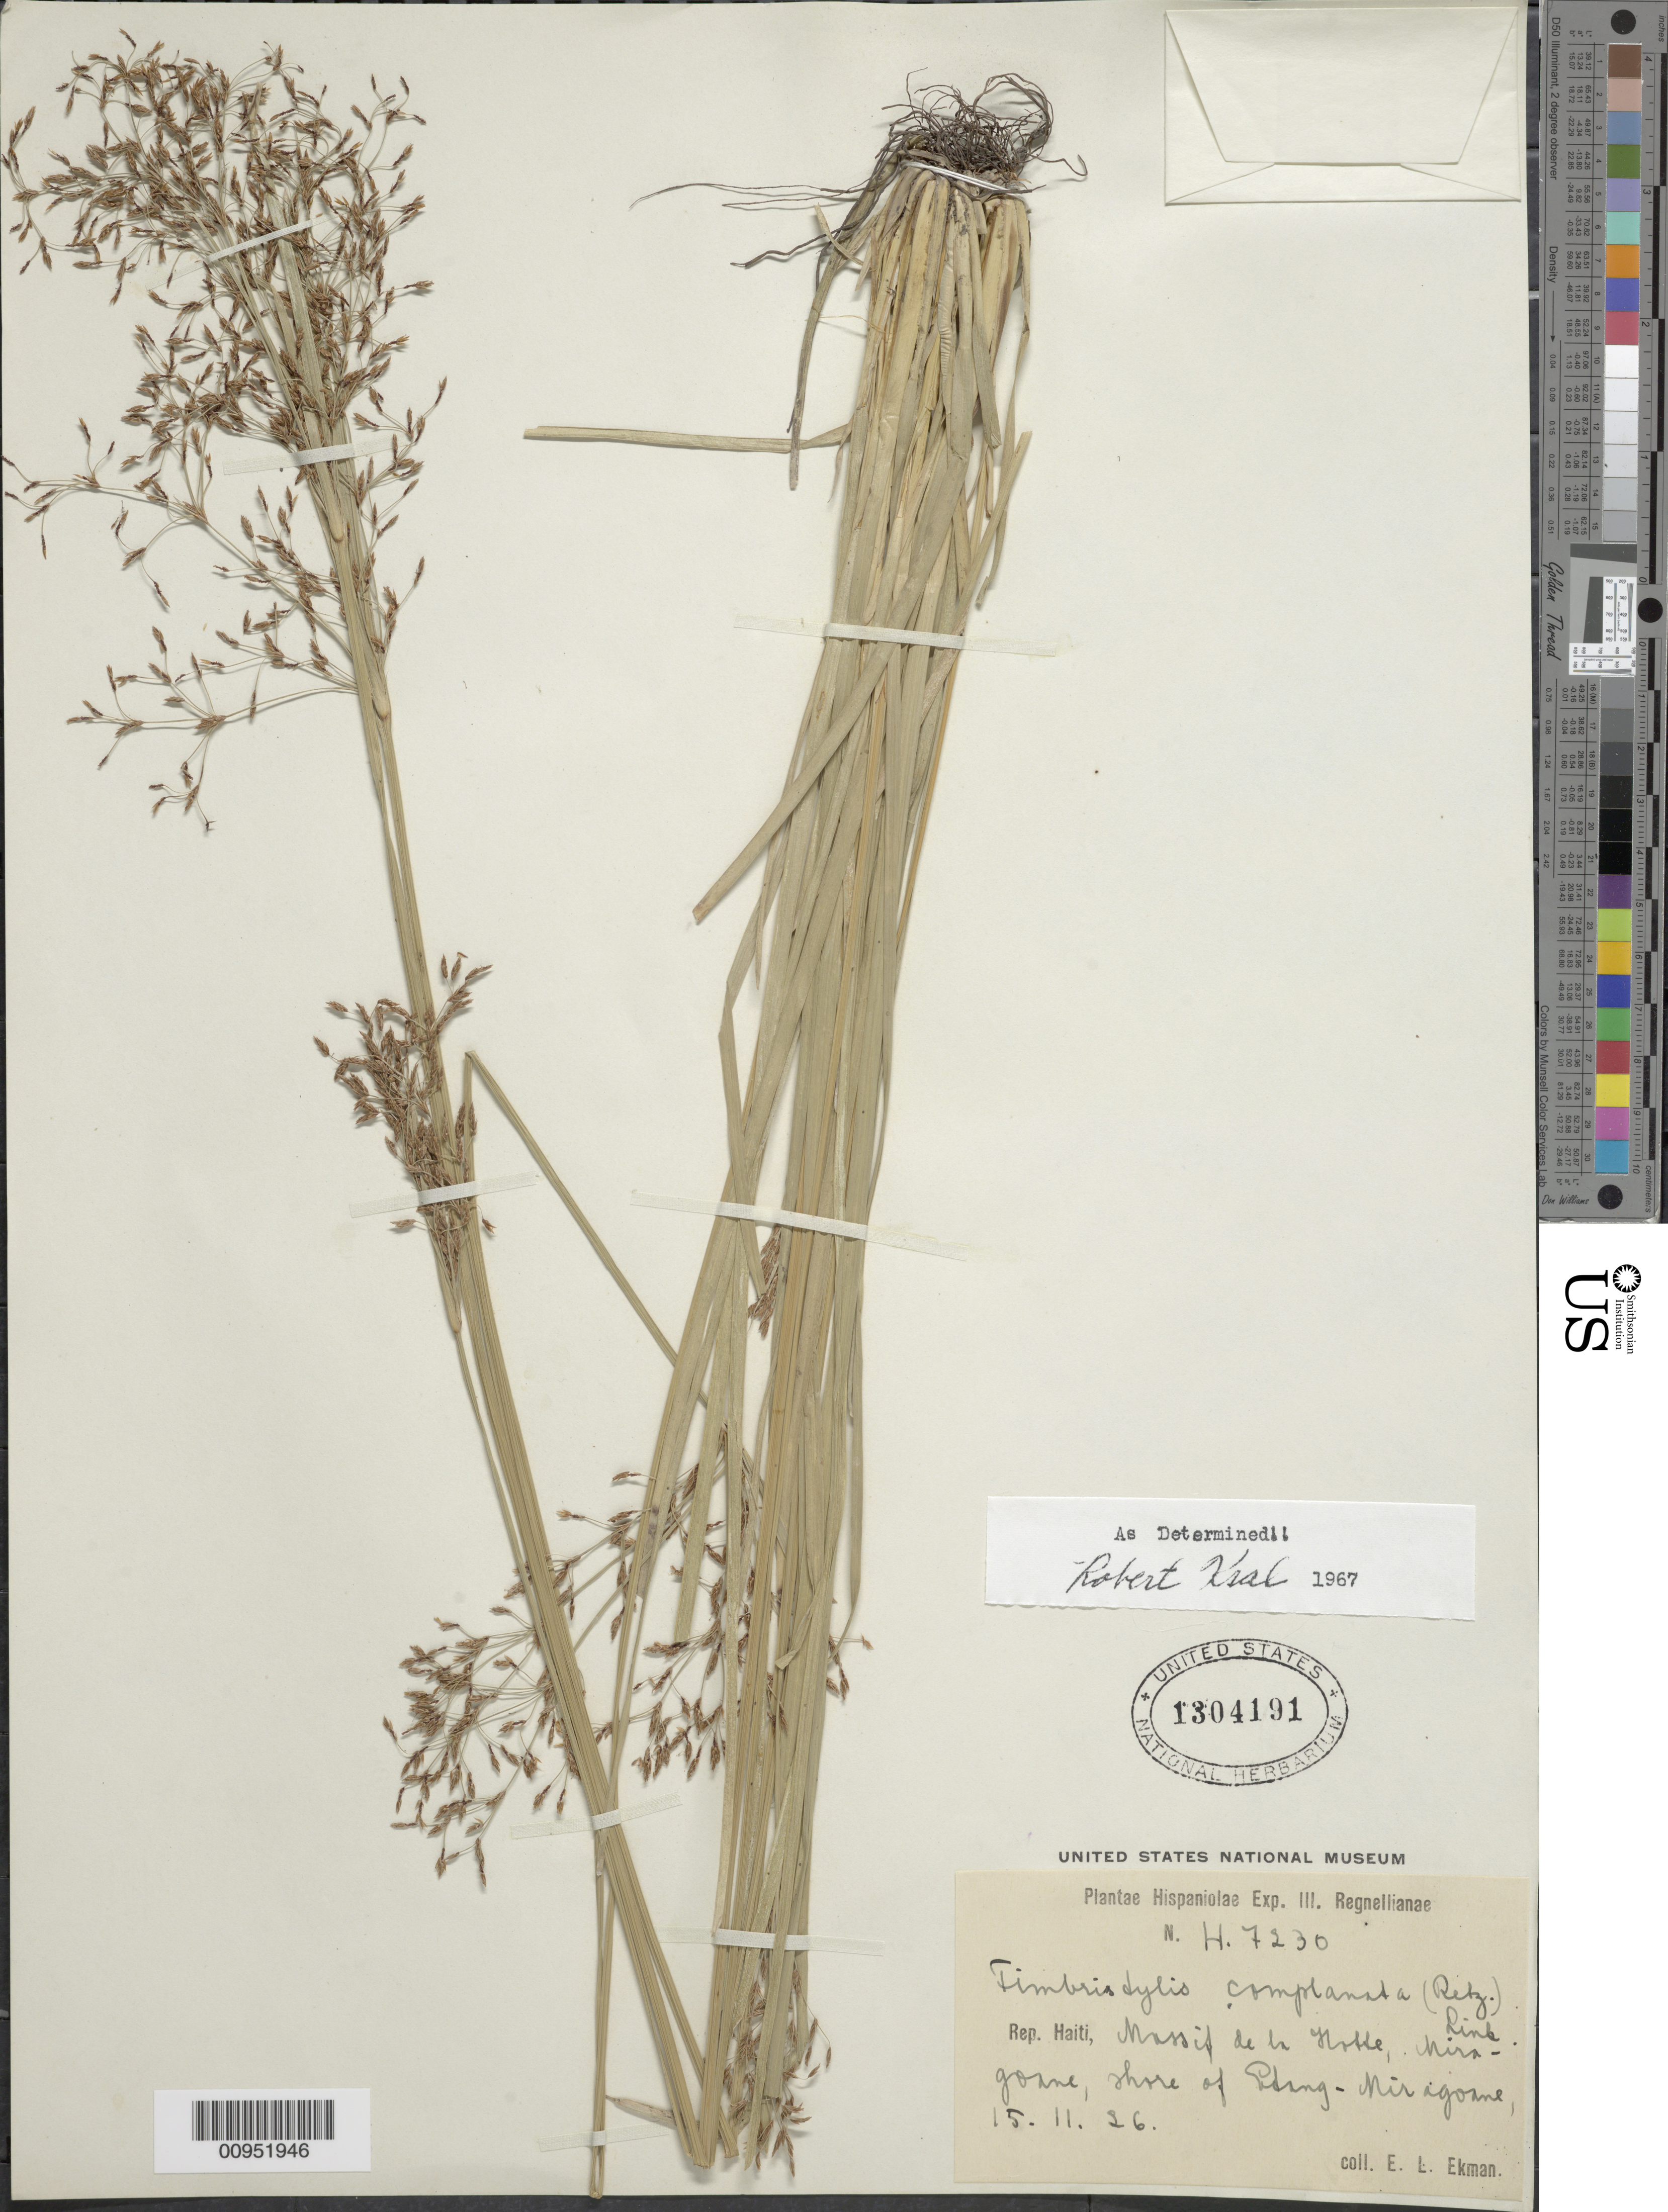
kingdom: Plantae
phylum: Tracheophyta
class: Liliopsida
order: Poales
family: Cyperaceae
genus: Fimbristylis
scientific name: Fimbristylis complanata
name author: (Retz.) Link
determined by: Kral, Robert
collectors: E. L. Ekman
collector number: H 7230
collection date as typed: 15 Nov 1926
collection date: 1926-11-15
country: Haiti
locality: Massif de la Hotte, Miragoane, shore of Etang Miragoane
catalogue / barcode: US 1304191